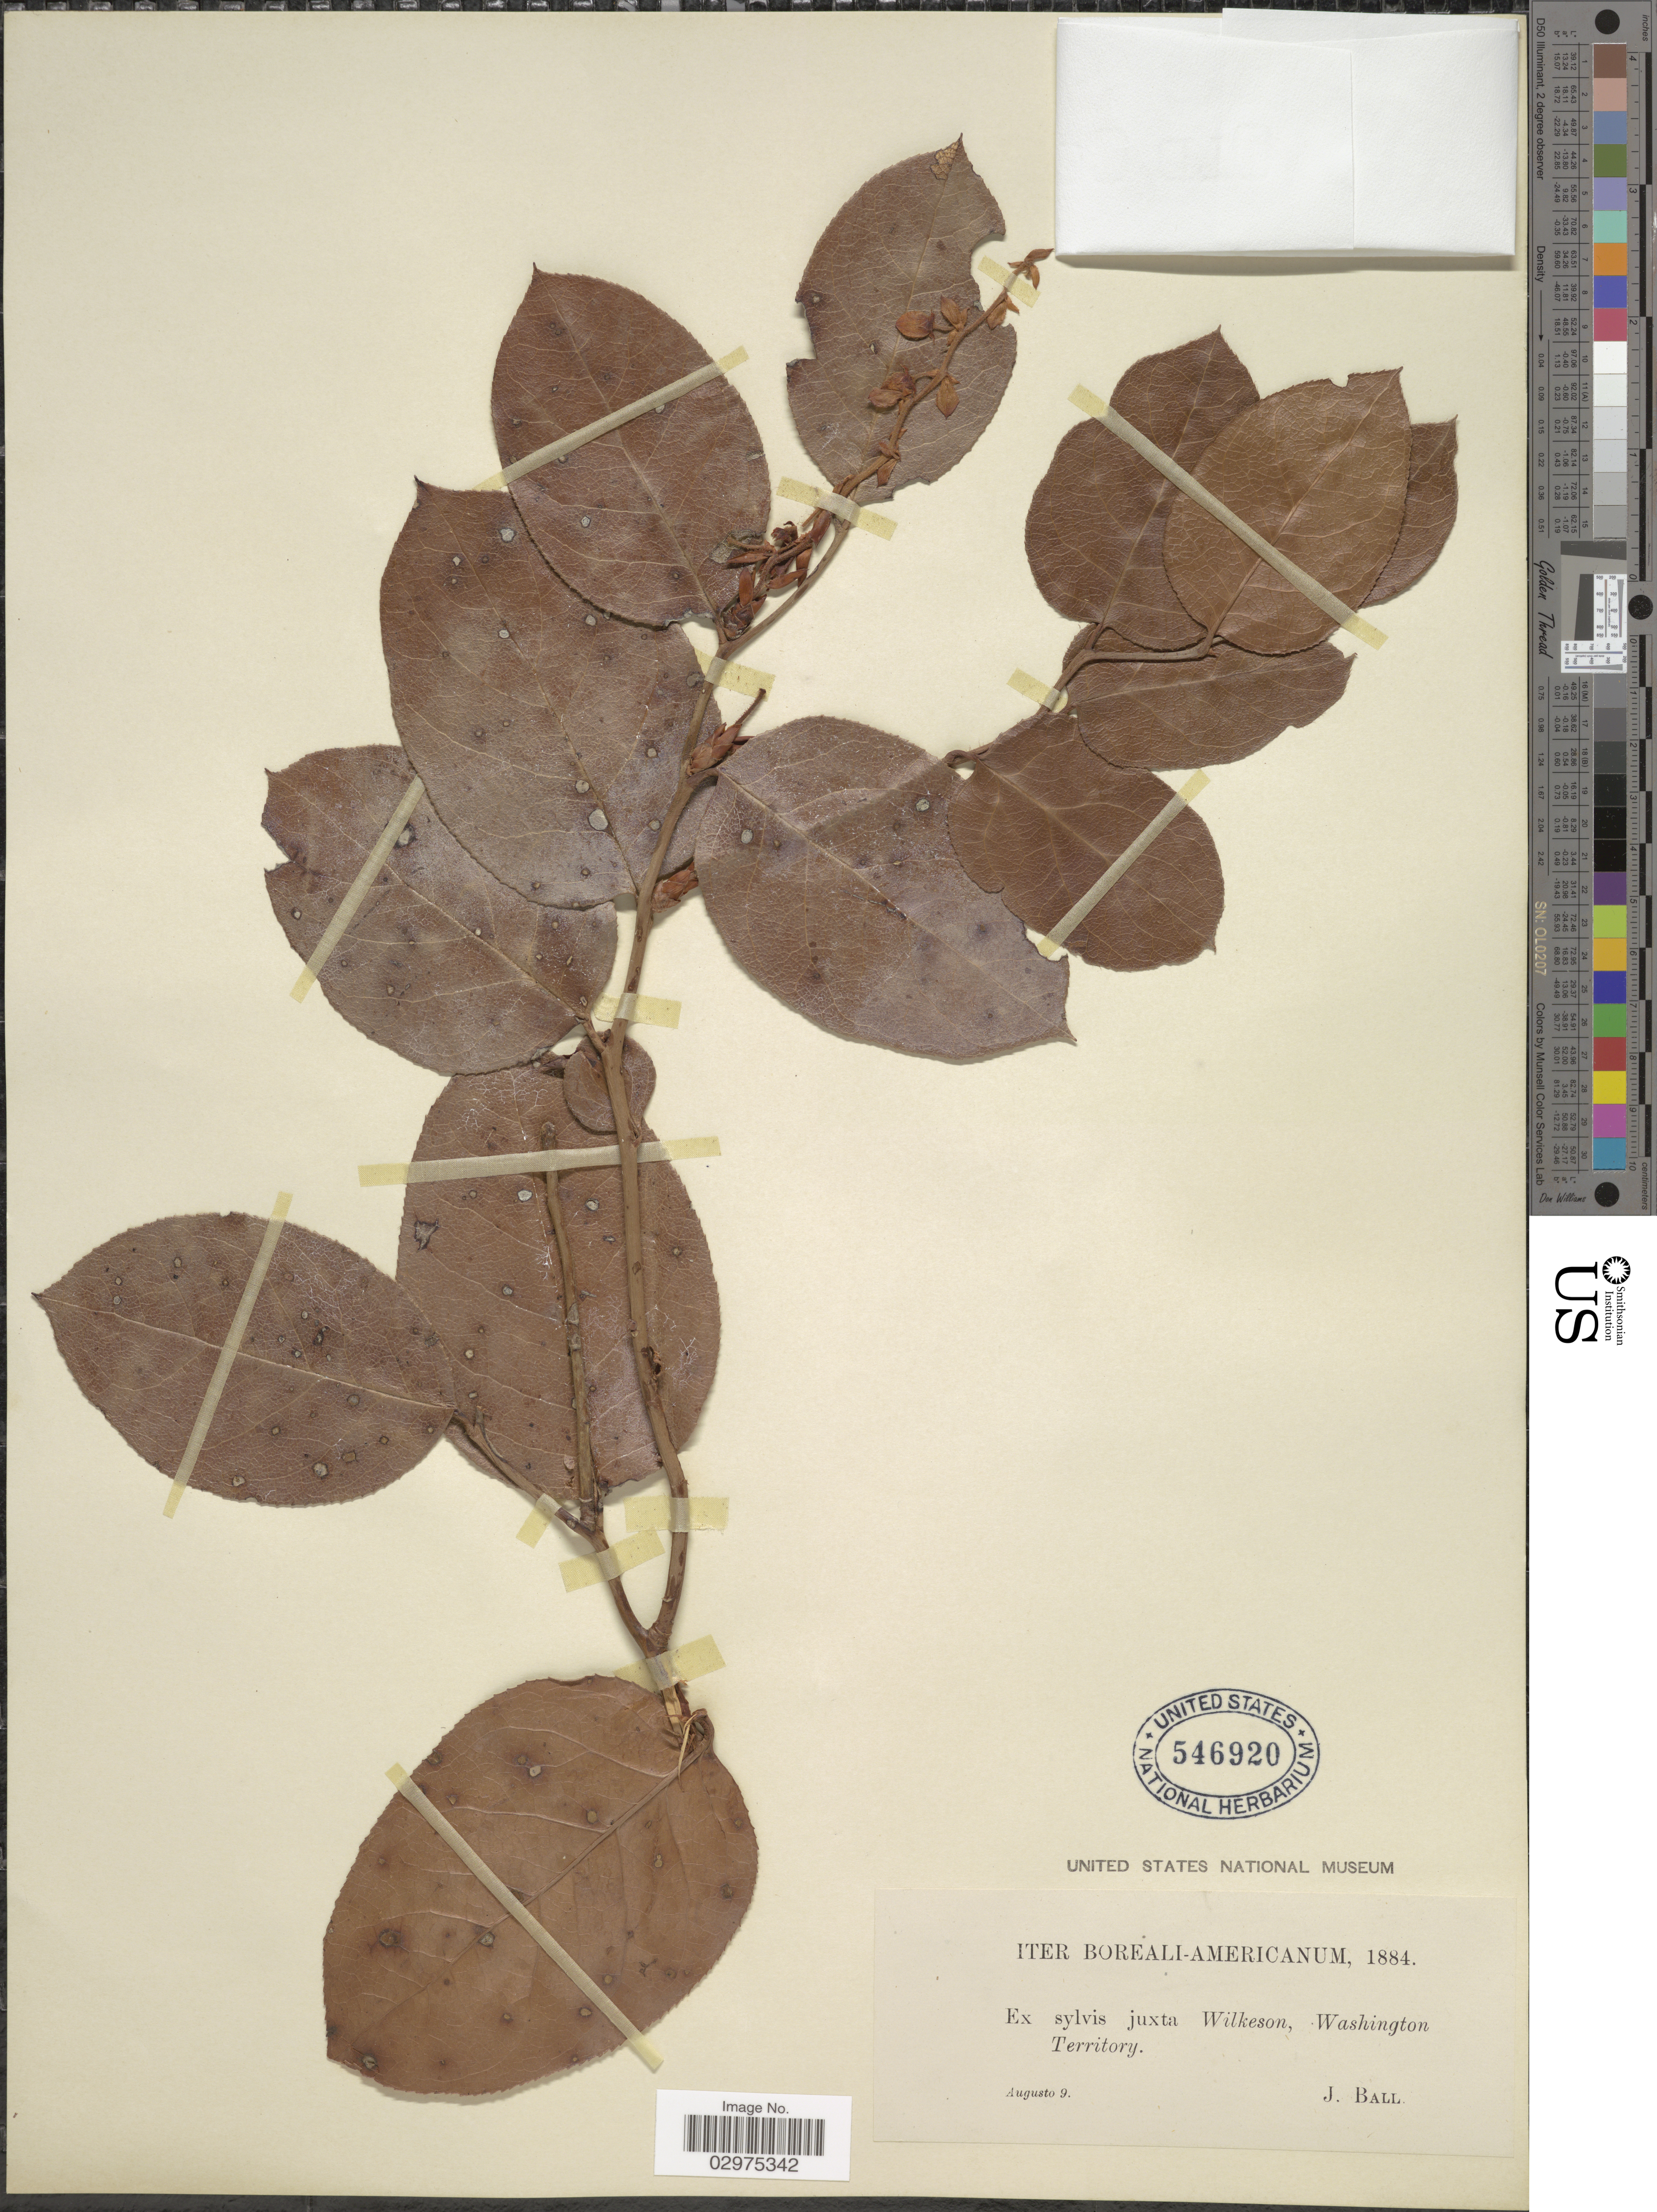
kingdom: Plantae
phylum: Tracheophyta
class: Magnoliopsida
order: Ericales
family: Ericaceae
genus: Gaultheria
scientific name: Gaultheria shallon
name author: Pursh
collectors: J. Ball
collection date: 1884-08-09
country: United States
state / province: Washington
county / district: Pierce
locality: Iter Boreali-Americanum. Ex sylvis juxta Wilkeson, Washington Territory.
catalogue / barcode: US 546920